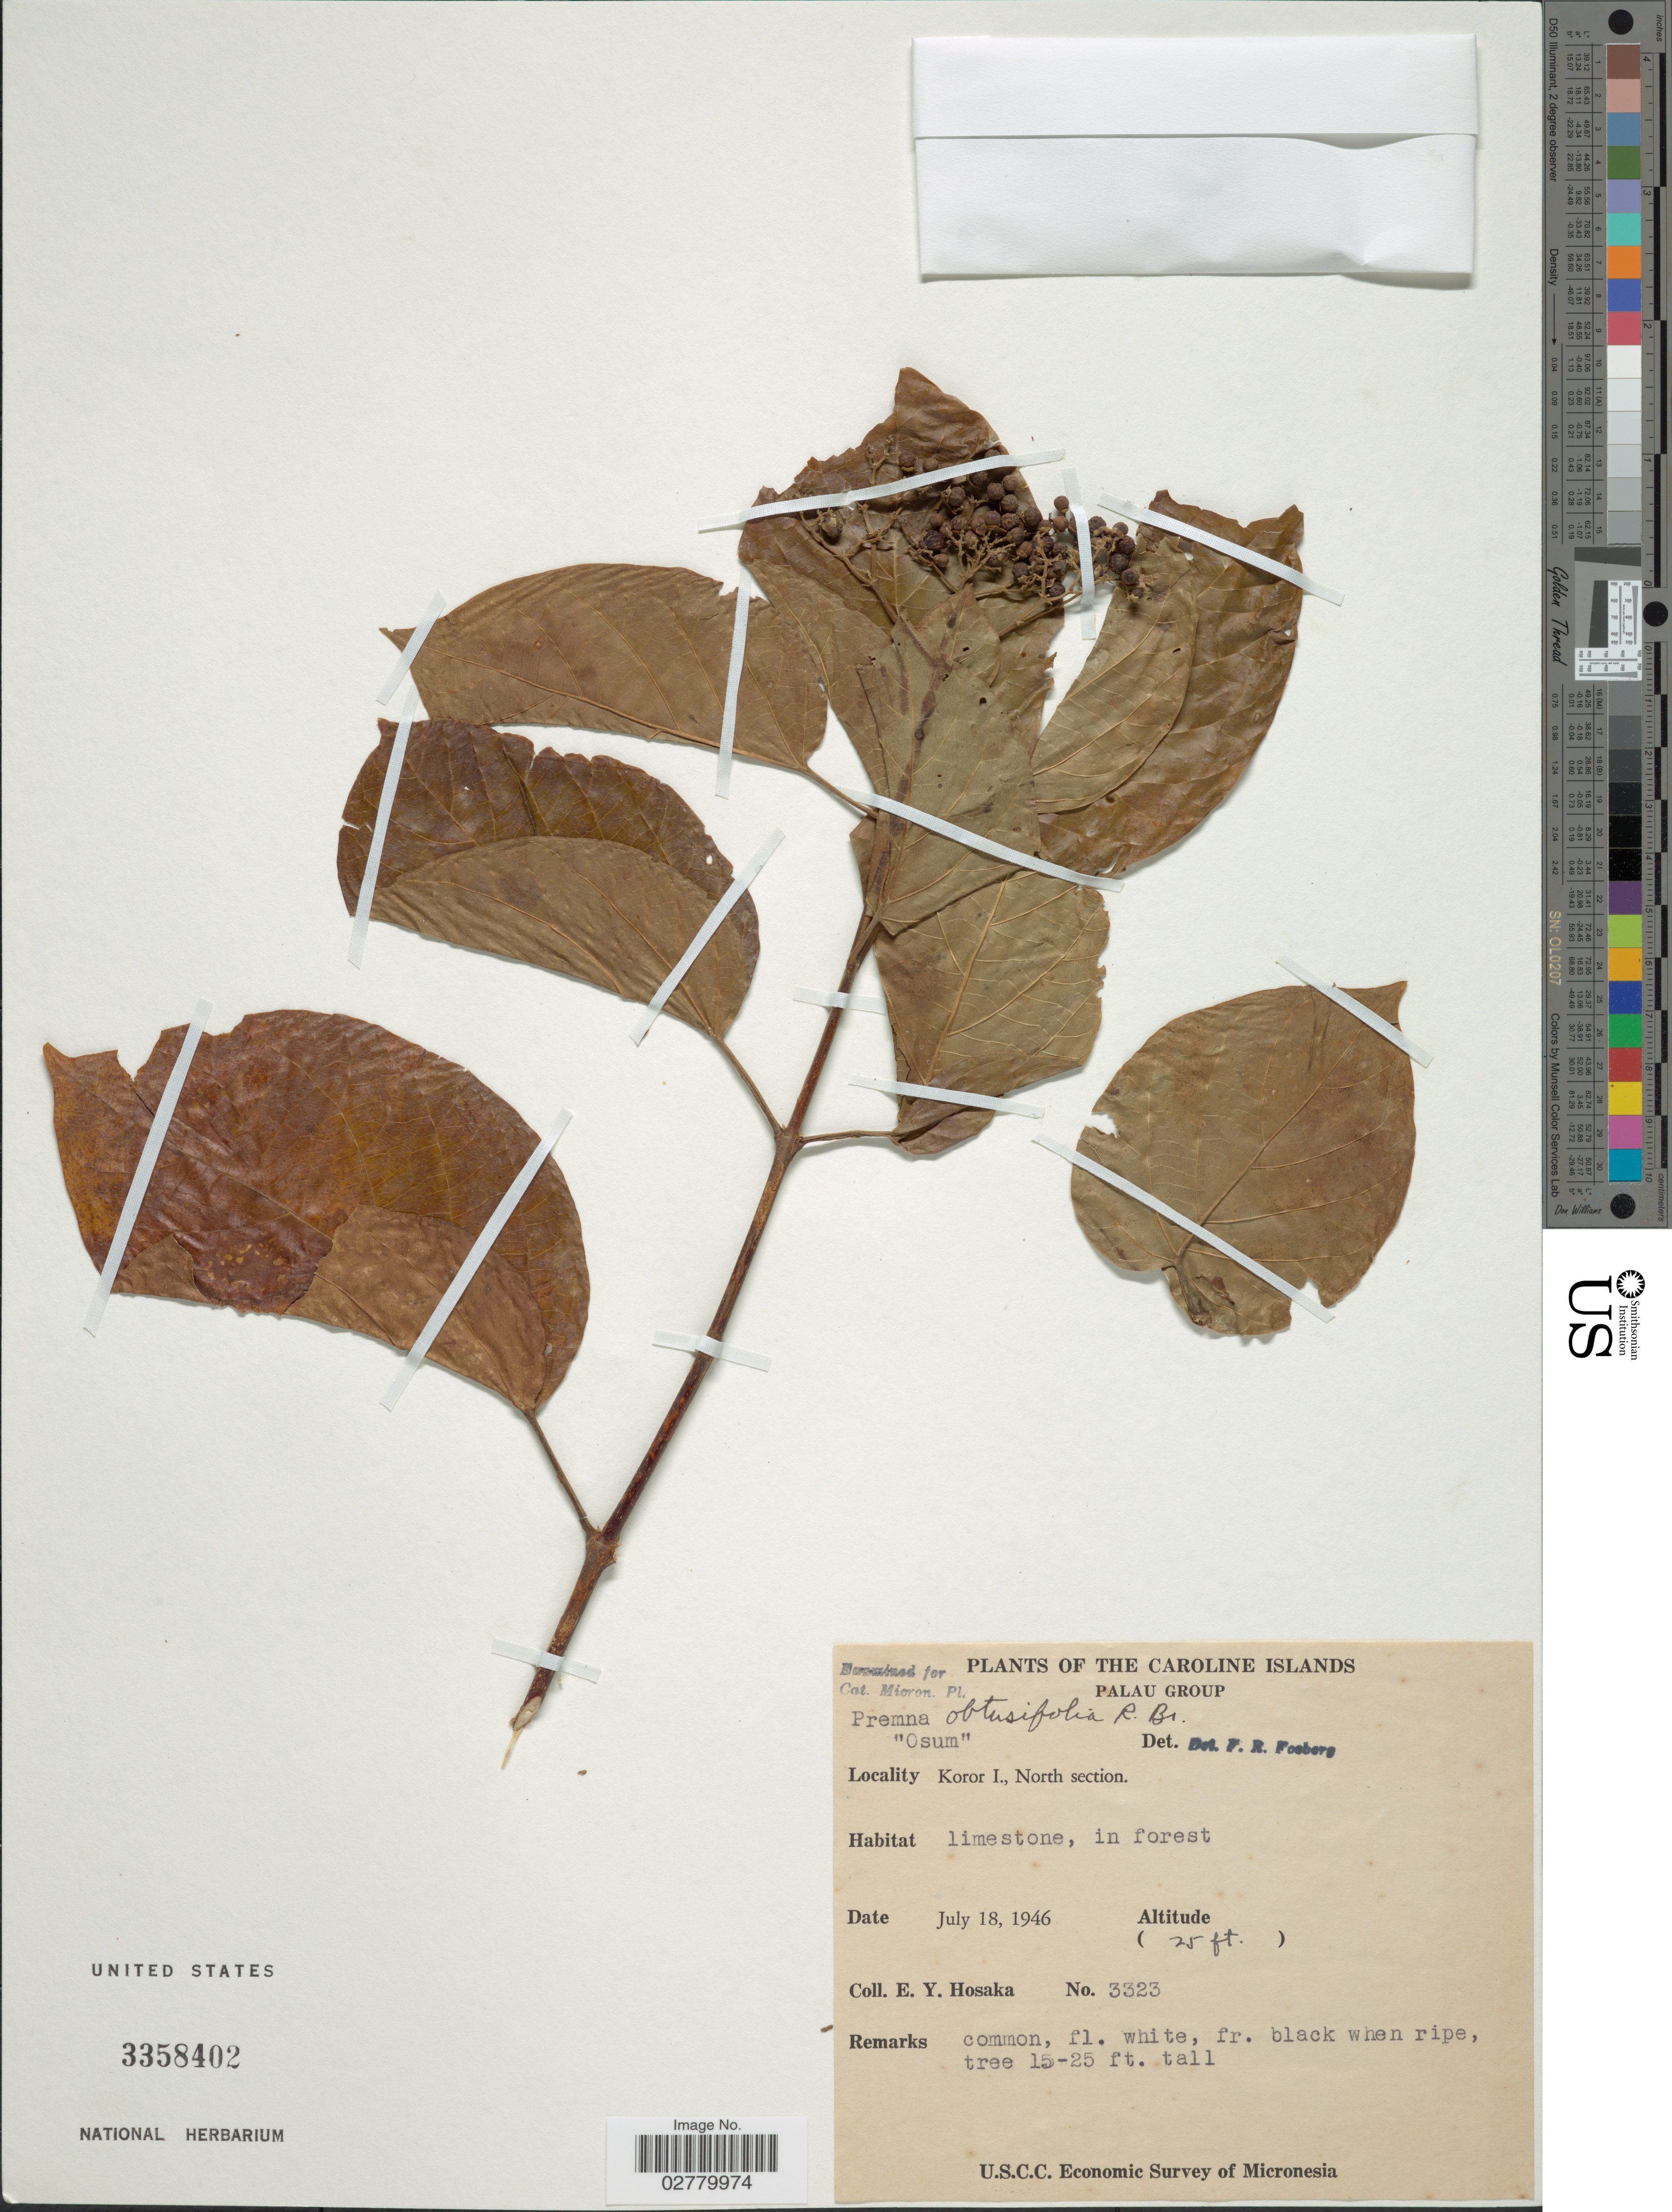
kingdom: Plantae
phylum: Tracheophyta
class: Magnoliopsida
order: Lamiales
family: Lamiaceae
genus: Premna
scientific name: Premna obtusifolia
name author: R. Br.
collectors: E. Y. Hosaka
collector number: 3323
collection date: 1946-07-18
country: Palau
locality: The Caroline Islands. Palau Group. Koror I., North section.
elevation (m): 8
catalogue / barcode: US 3358402